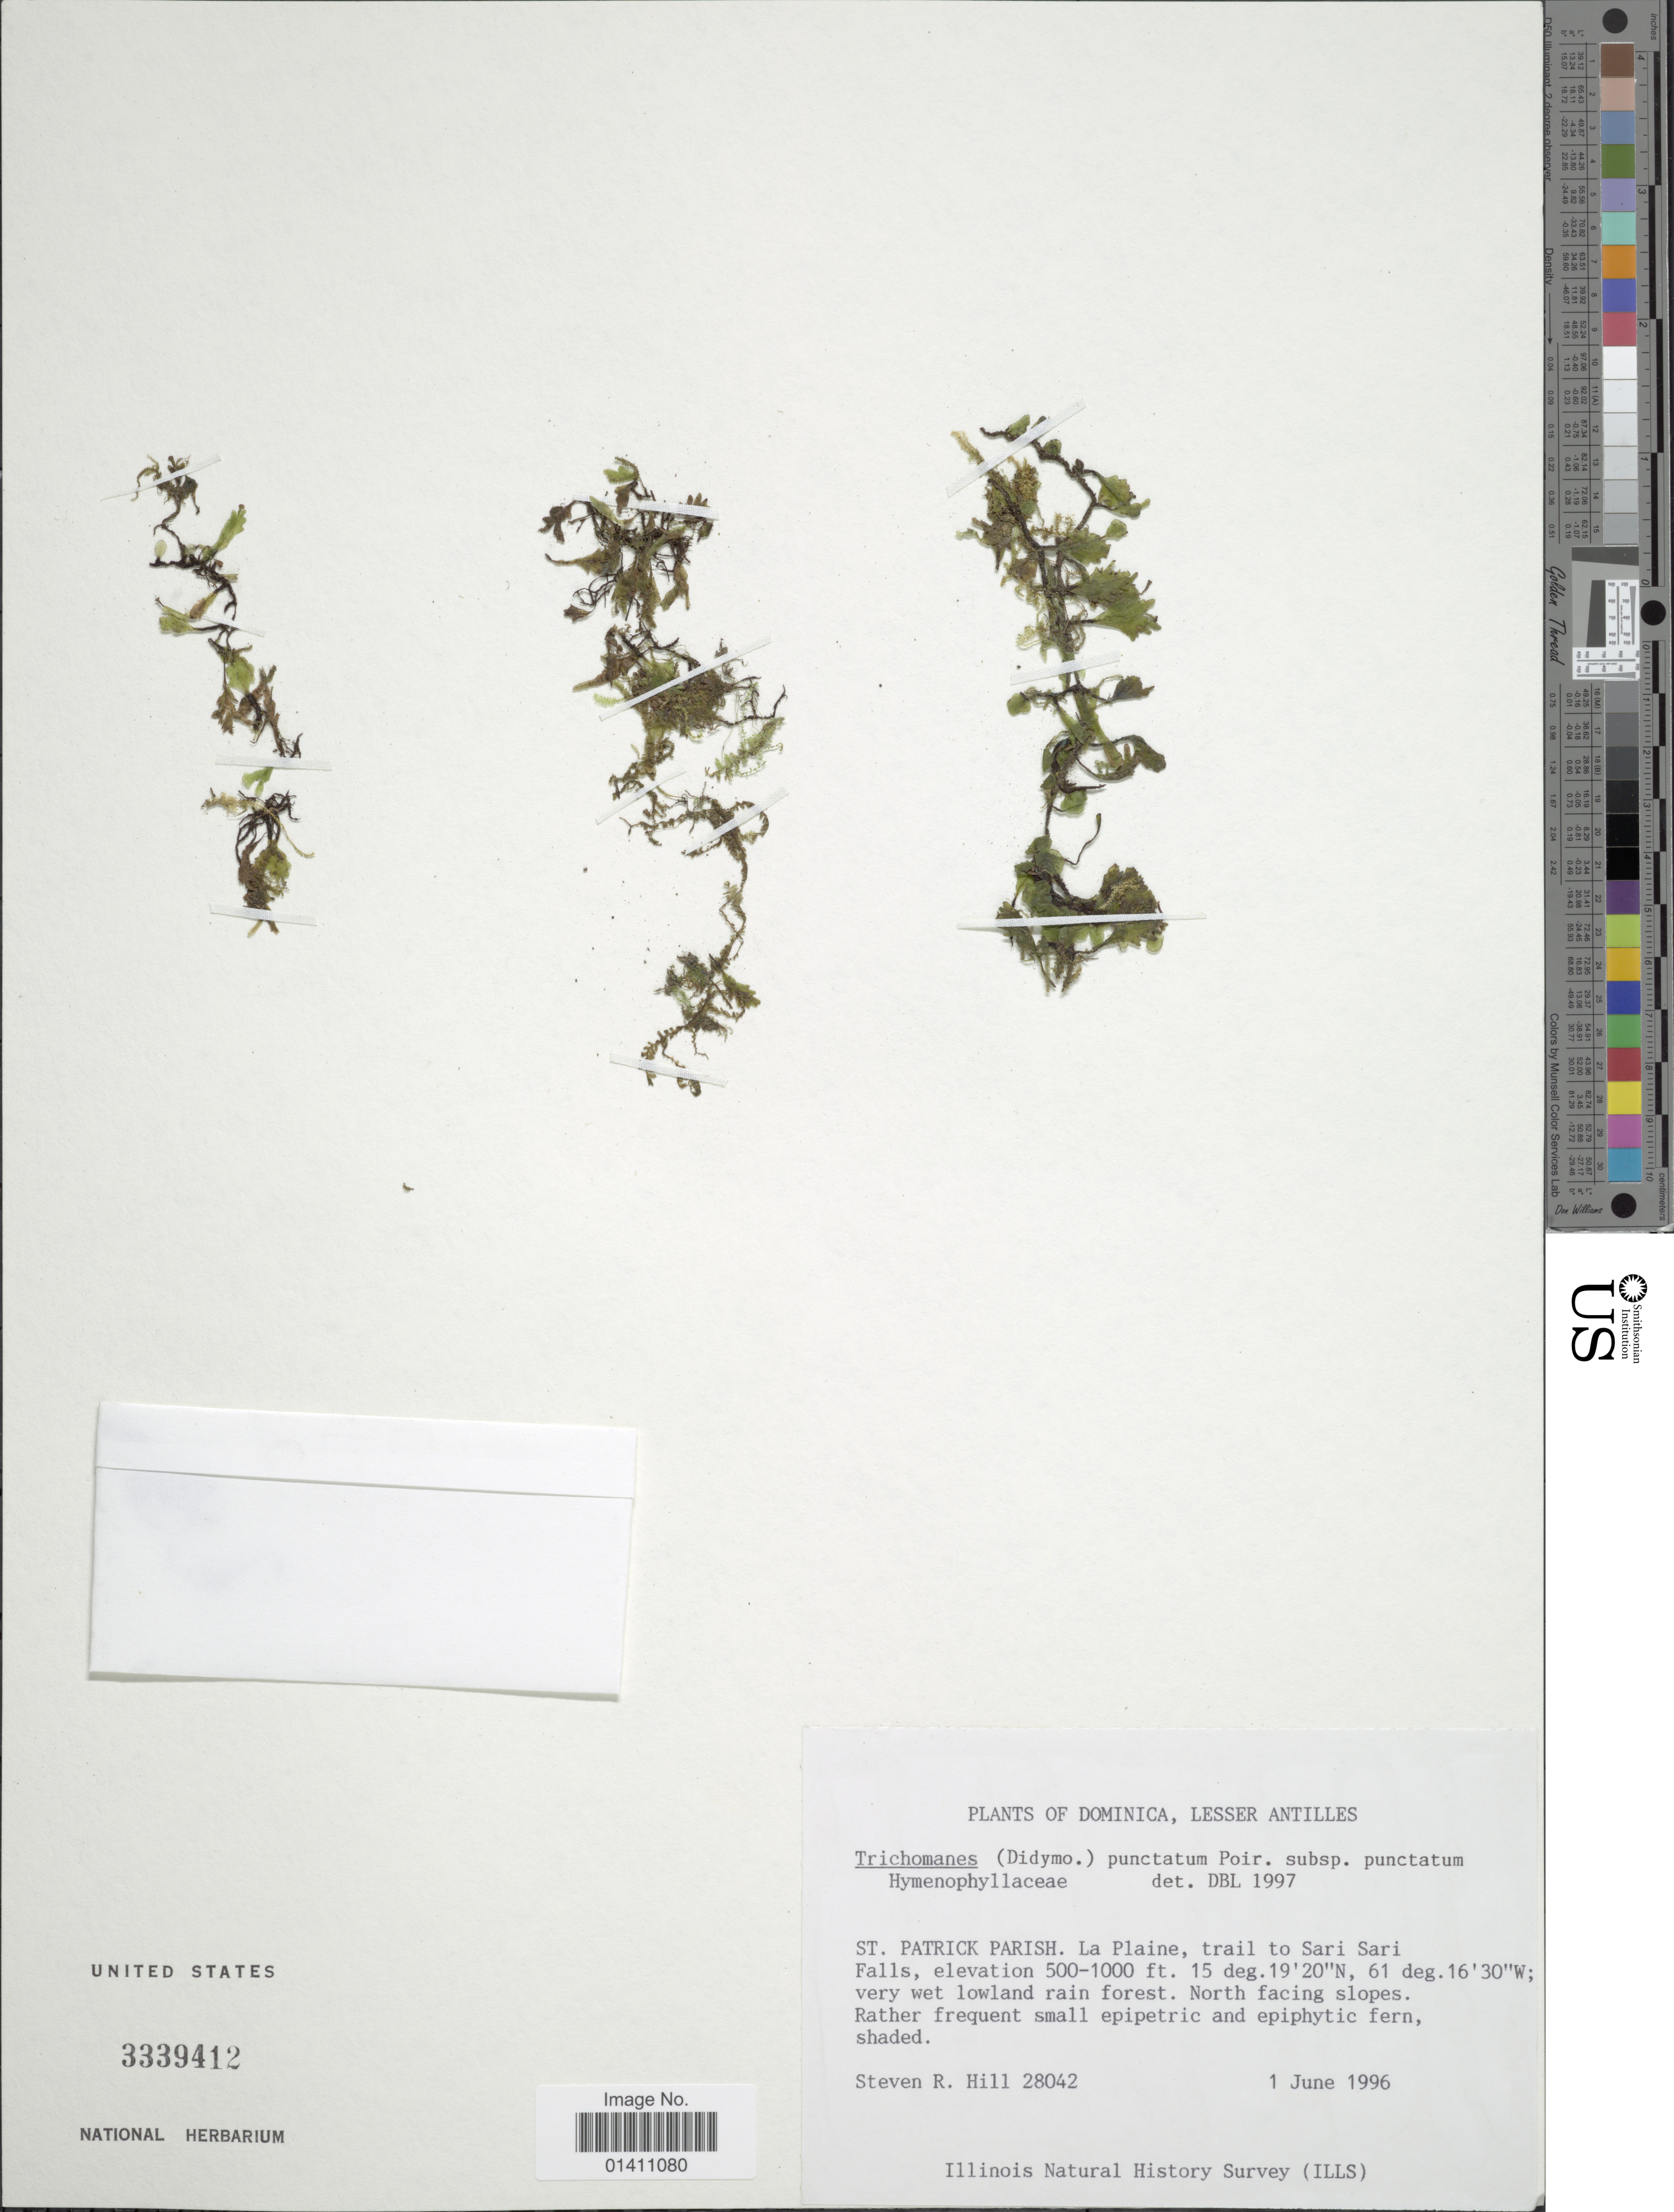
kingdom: Plantae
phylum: Tracheophyta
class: Polypodiopsida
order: Hymenophyllales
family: Hymenophyllaceae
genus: Didymoglossum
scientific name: Didymoglossum punctatum subsp. punctatum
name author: (Poir.) Desv.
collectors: S. R. Hill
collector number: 28042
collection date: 1996-06-01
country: Dominica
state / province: St. Patrick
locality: Lesser Antilles. St. Patrick Parish. La Plaine, trail to Sari Sari Falls.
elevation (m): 152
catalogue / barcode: US 3339412